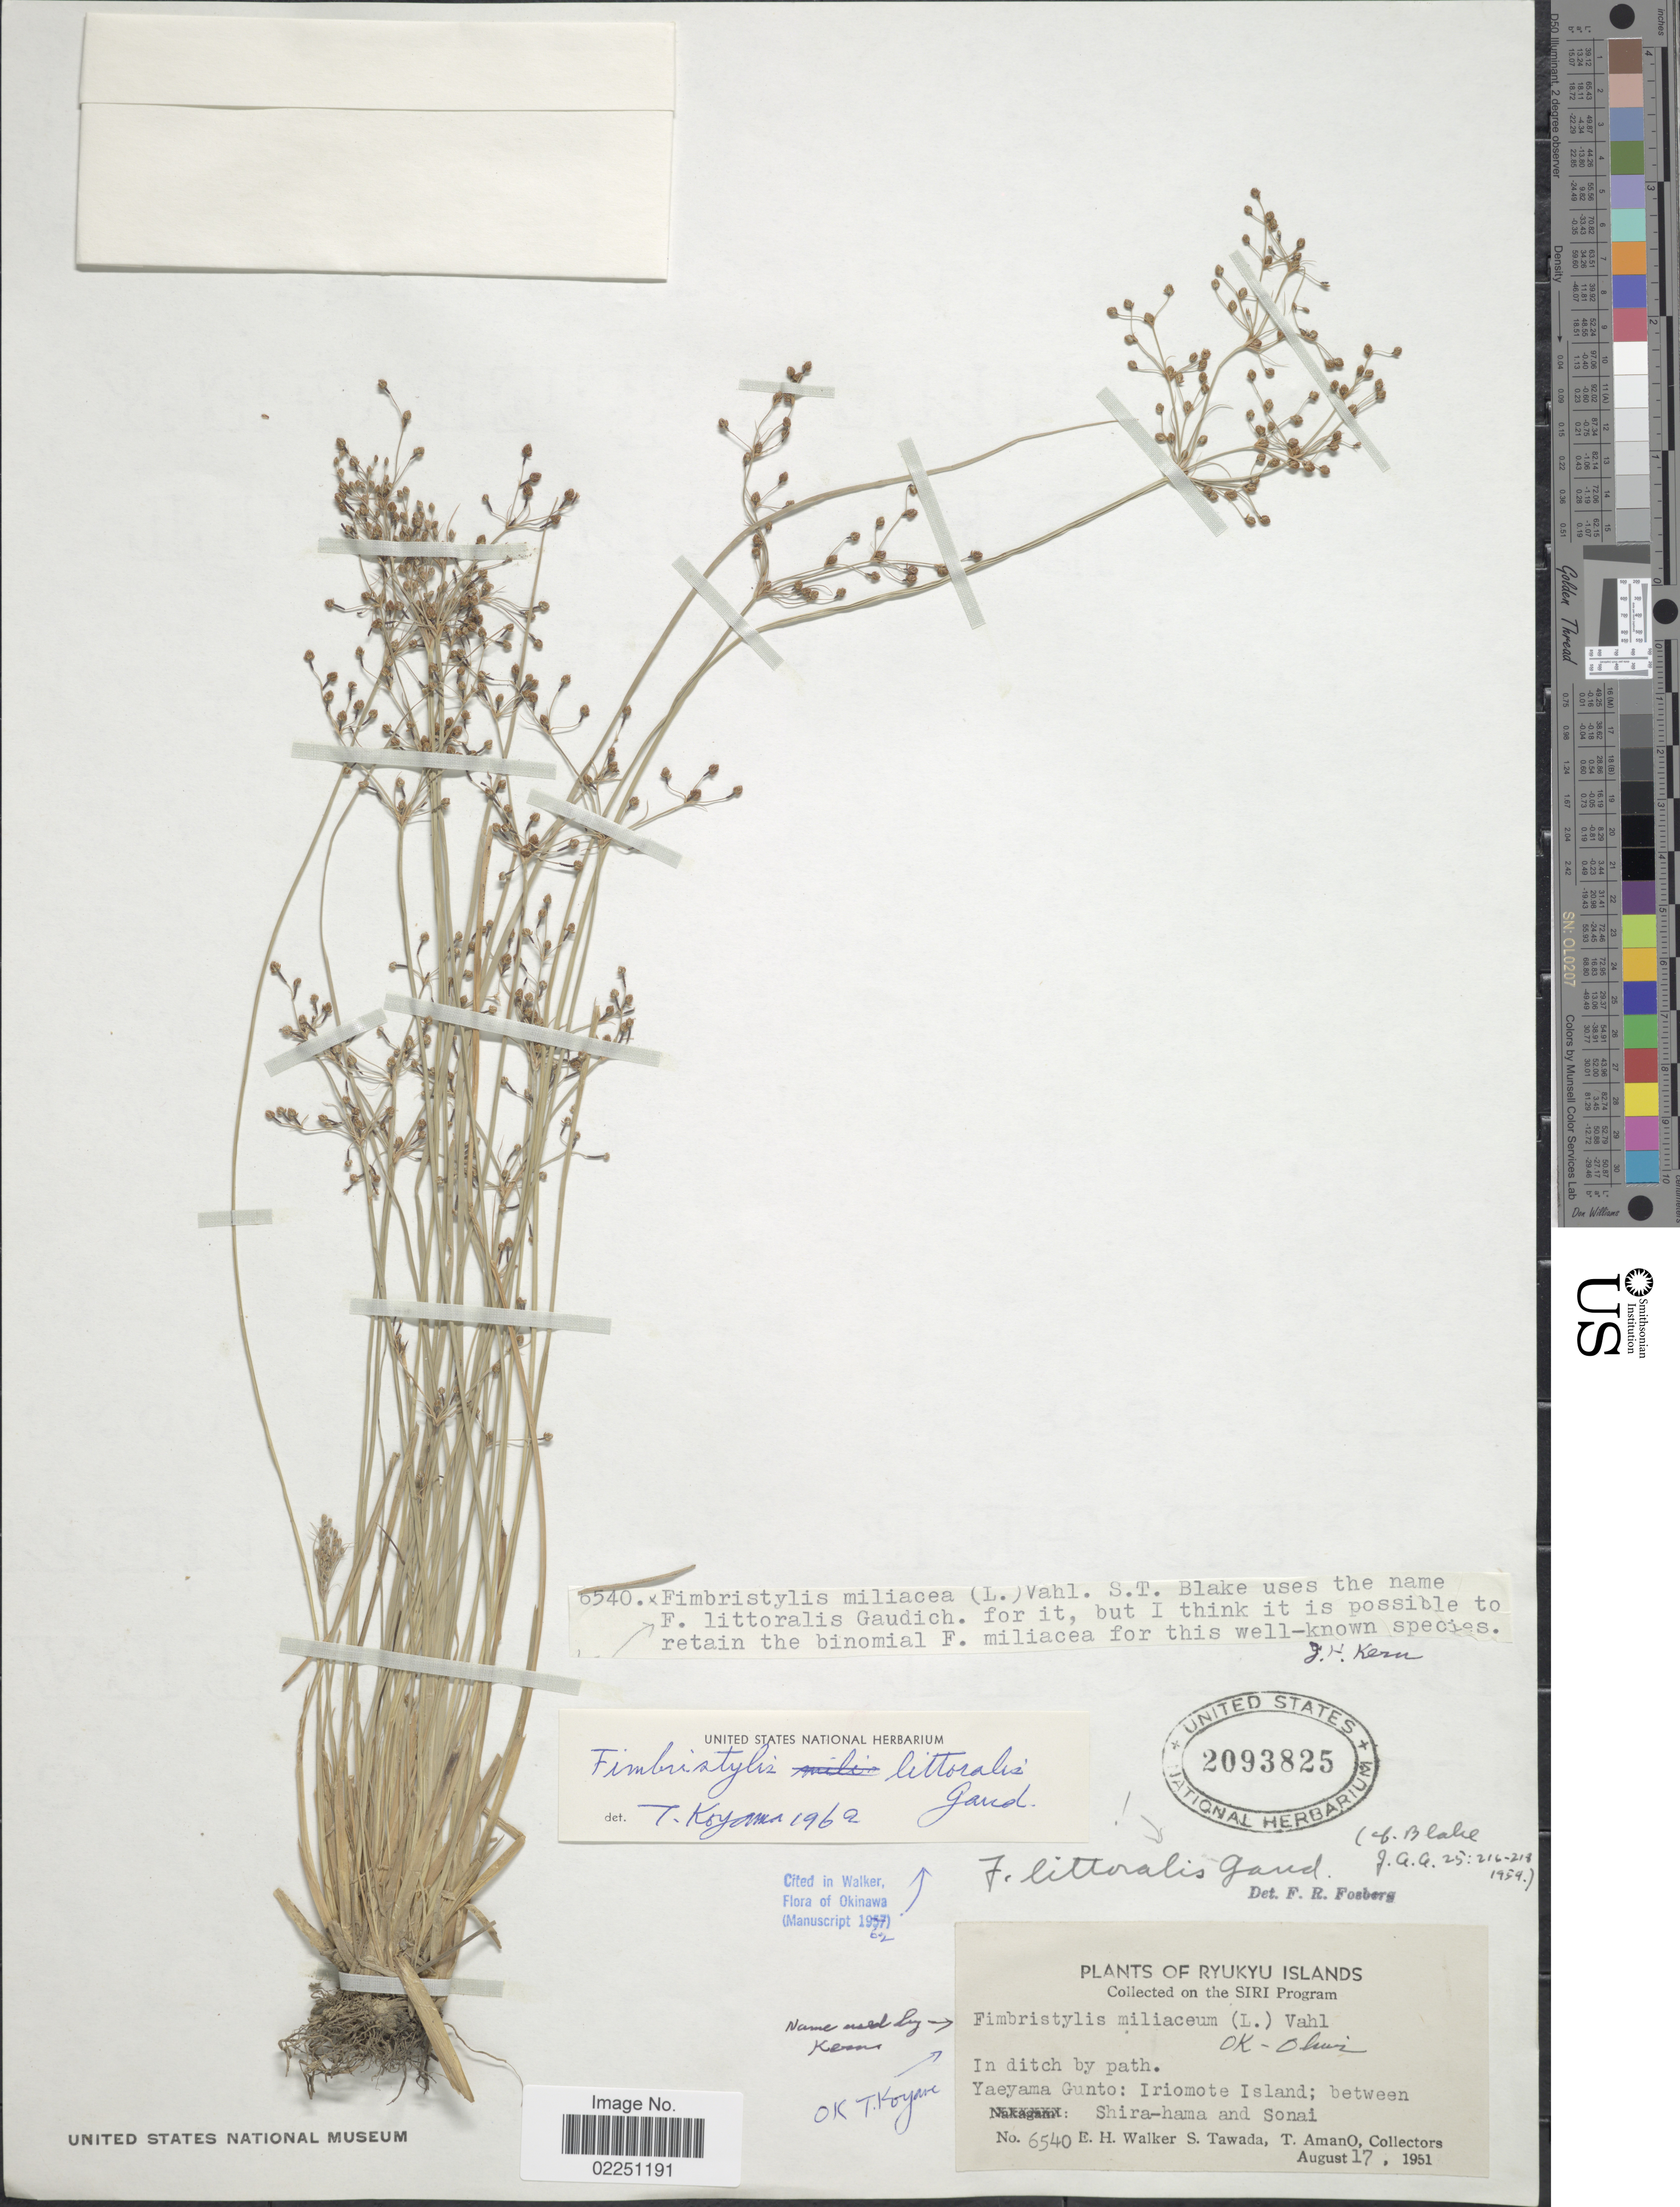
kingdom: Plantae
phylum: Tracheophyta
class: Liliopsida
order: Poales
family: Cyperaceae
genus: Fimbristylis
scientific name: Fimbristylis littoralis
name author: Gaudich.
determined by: Strong, M. T., (US), Smithsonian Institution - National Museum of Natural History (UNITED STATES)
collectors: E. H. Walker, S. Tawada & T. Amano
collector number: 6540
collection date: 1951-08-17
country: Japan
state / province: Okinawa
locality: Ryukyu Islands. Yaeyama Gunto; Iriomote Island; between Shira-hama and Sonai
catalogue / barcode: US 2093825